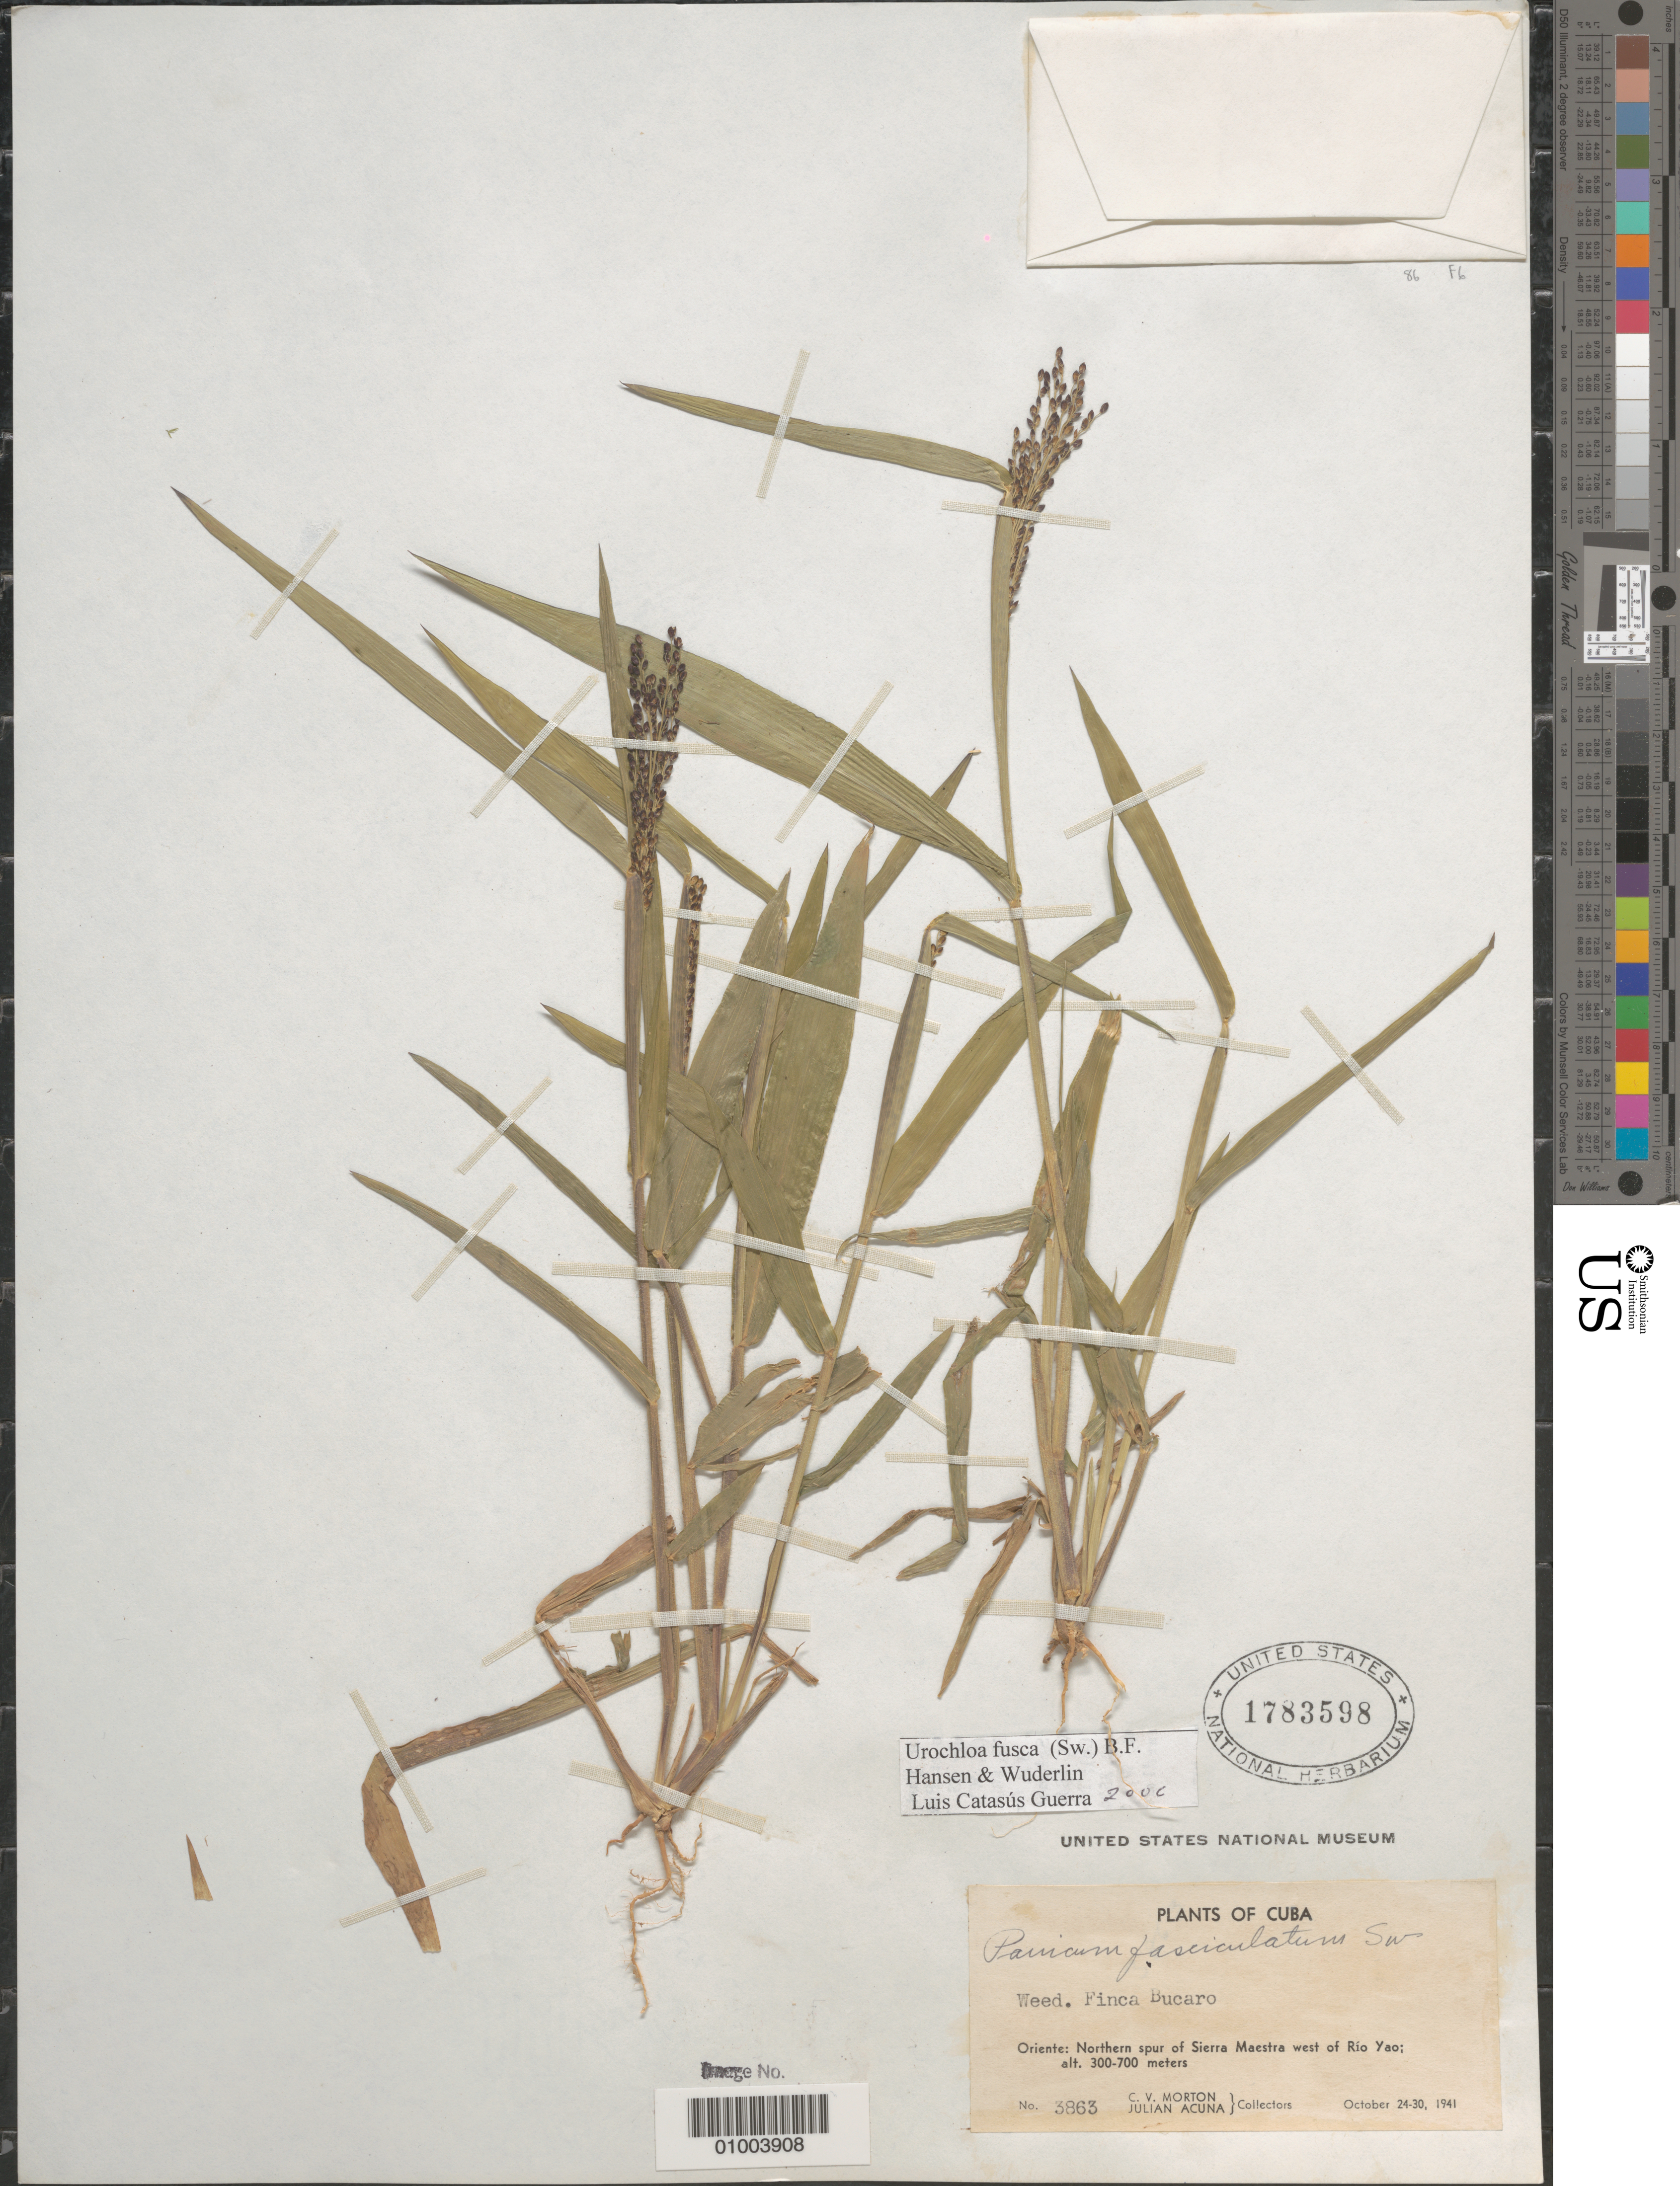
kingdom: Plantae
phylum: Tracheophyta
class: Liliopsida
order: Poales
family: Poaceae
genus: Urochloa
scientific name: Urochloa fusca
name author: (Sw.) B.F. Hansen & Wunderlin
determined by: Catasús Guerra, L. J.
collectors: C. V. Morton & J. B. Acuña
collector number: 3863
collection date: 1941-10-24/1941-10-30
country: Cuba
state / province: Oriente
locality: Northern spur of Sierra Maestra west of Rio Yao. Finca Bucaro.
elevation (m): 300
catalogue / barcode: US 1783598